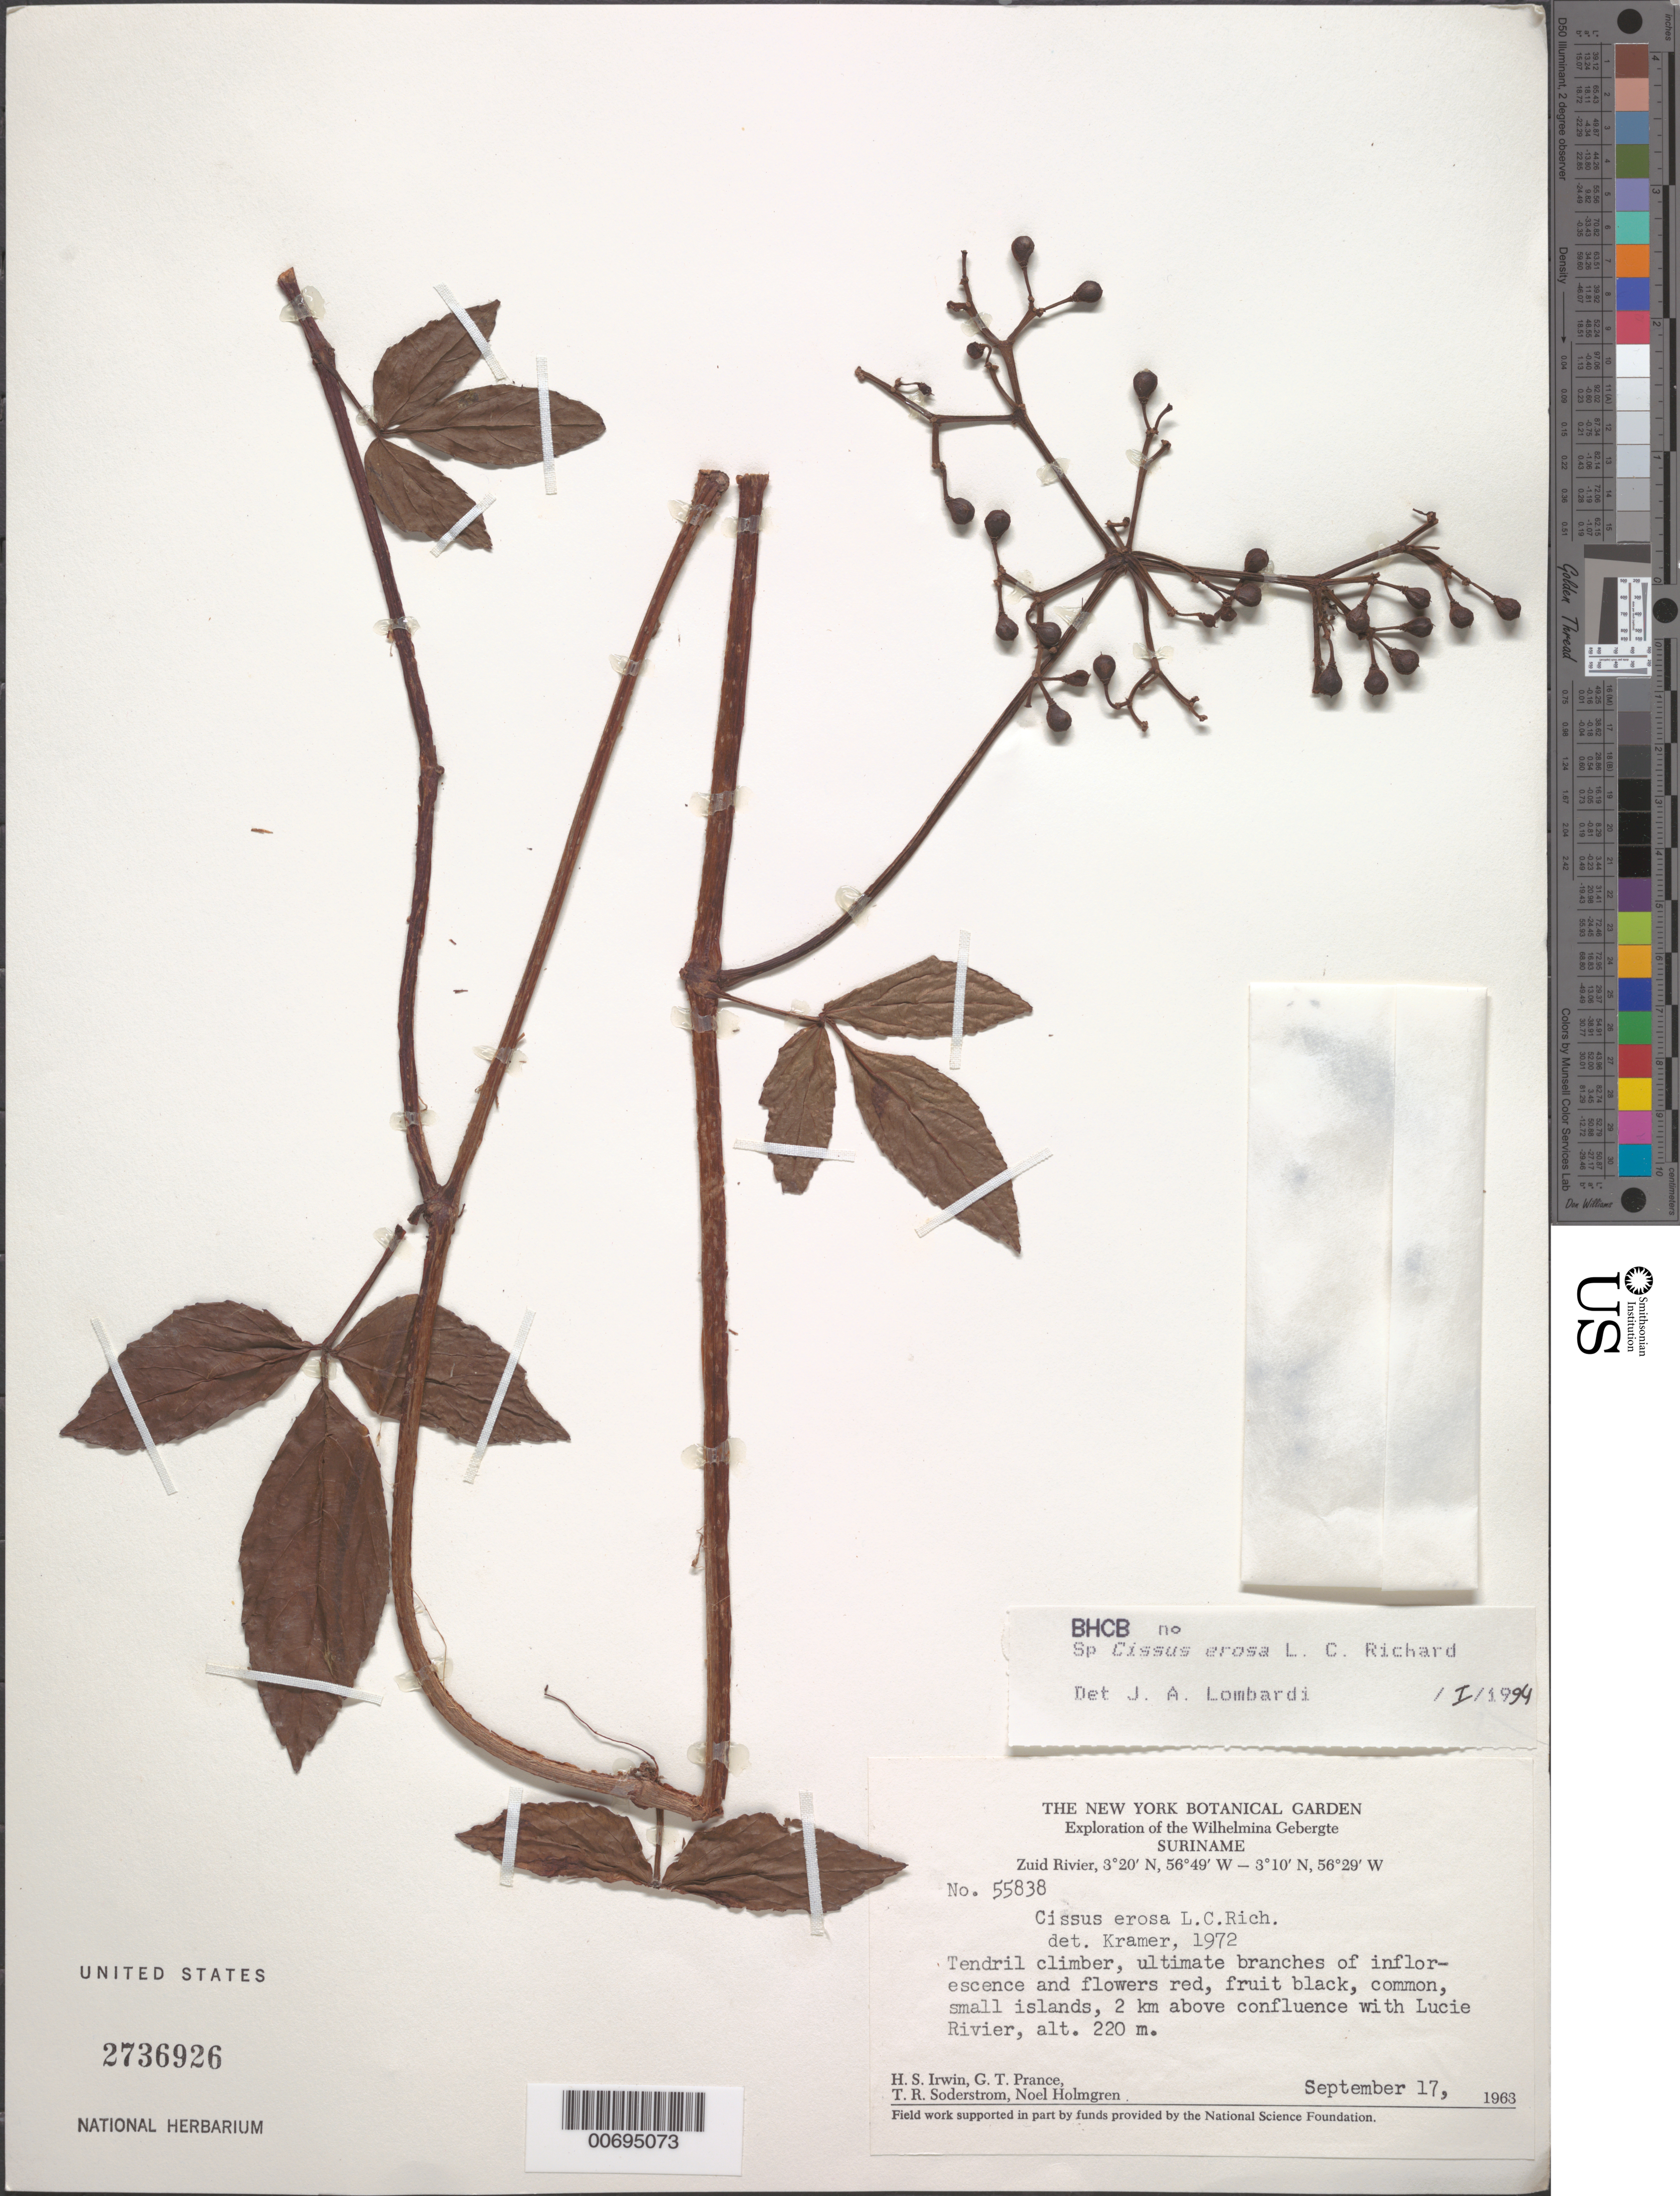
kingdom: Plantae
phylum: Tracheophyta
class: Magnoliopsida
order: Vitales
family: Vitaceae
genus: Cissus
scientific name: Cissus erosa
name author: Rich.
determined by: Lombardi, Julio A.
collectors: H. Irwin, G. T. Prance, T. R. Soderstrom & N. H. Holmgren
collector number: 55838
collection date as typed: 17-Sep-63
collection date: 1963-09-17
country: Suriname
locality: Zuid River, 2 km above confluence with Lucie R., Wilhelmina Gebergte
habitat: Small Islands in river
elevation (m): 220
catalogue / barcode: US 2736926